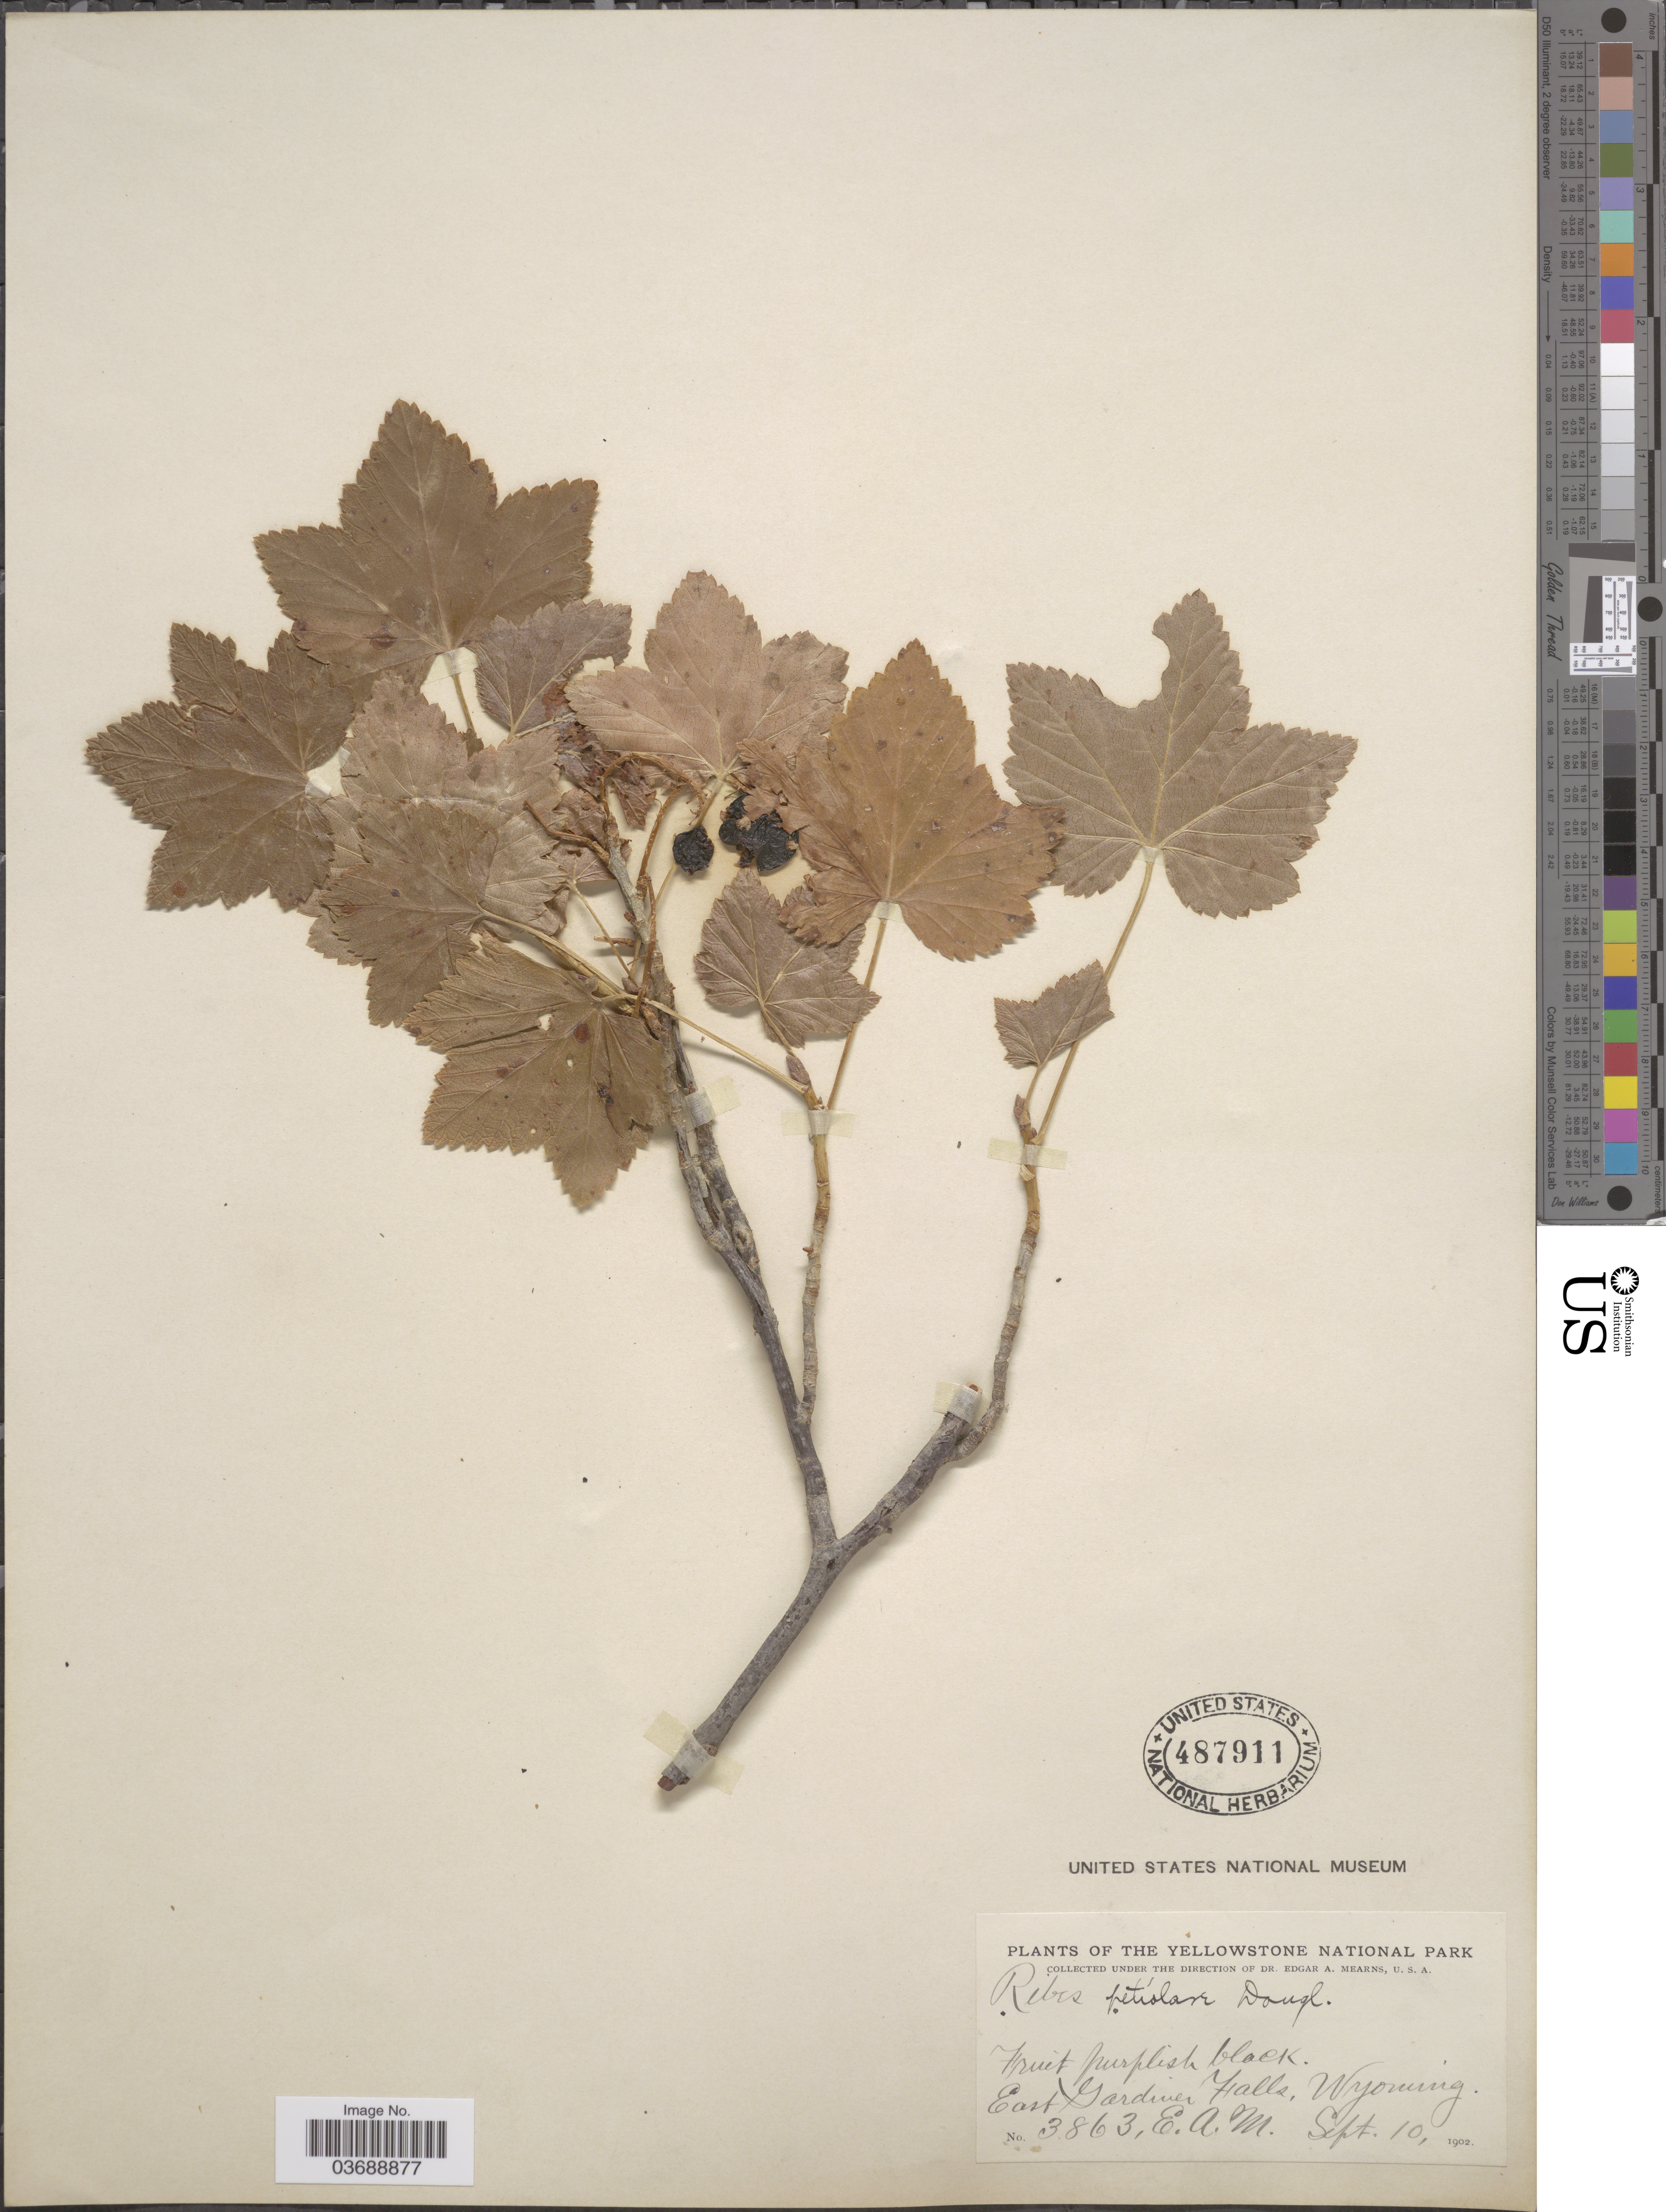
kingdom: Plantae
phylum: Tracheophyta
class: Magnoliopsida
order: Saxifragales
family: Grossulariaceae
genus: Ribes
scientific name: Ribes petiolare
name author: Douglas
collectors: E. A. Mearns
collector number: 3863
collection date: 1902-09-10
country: United States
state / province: Wyoming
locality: The Yellowstone National Park. East Gardiner Falls.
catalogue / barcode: US 487911